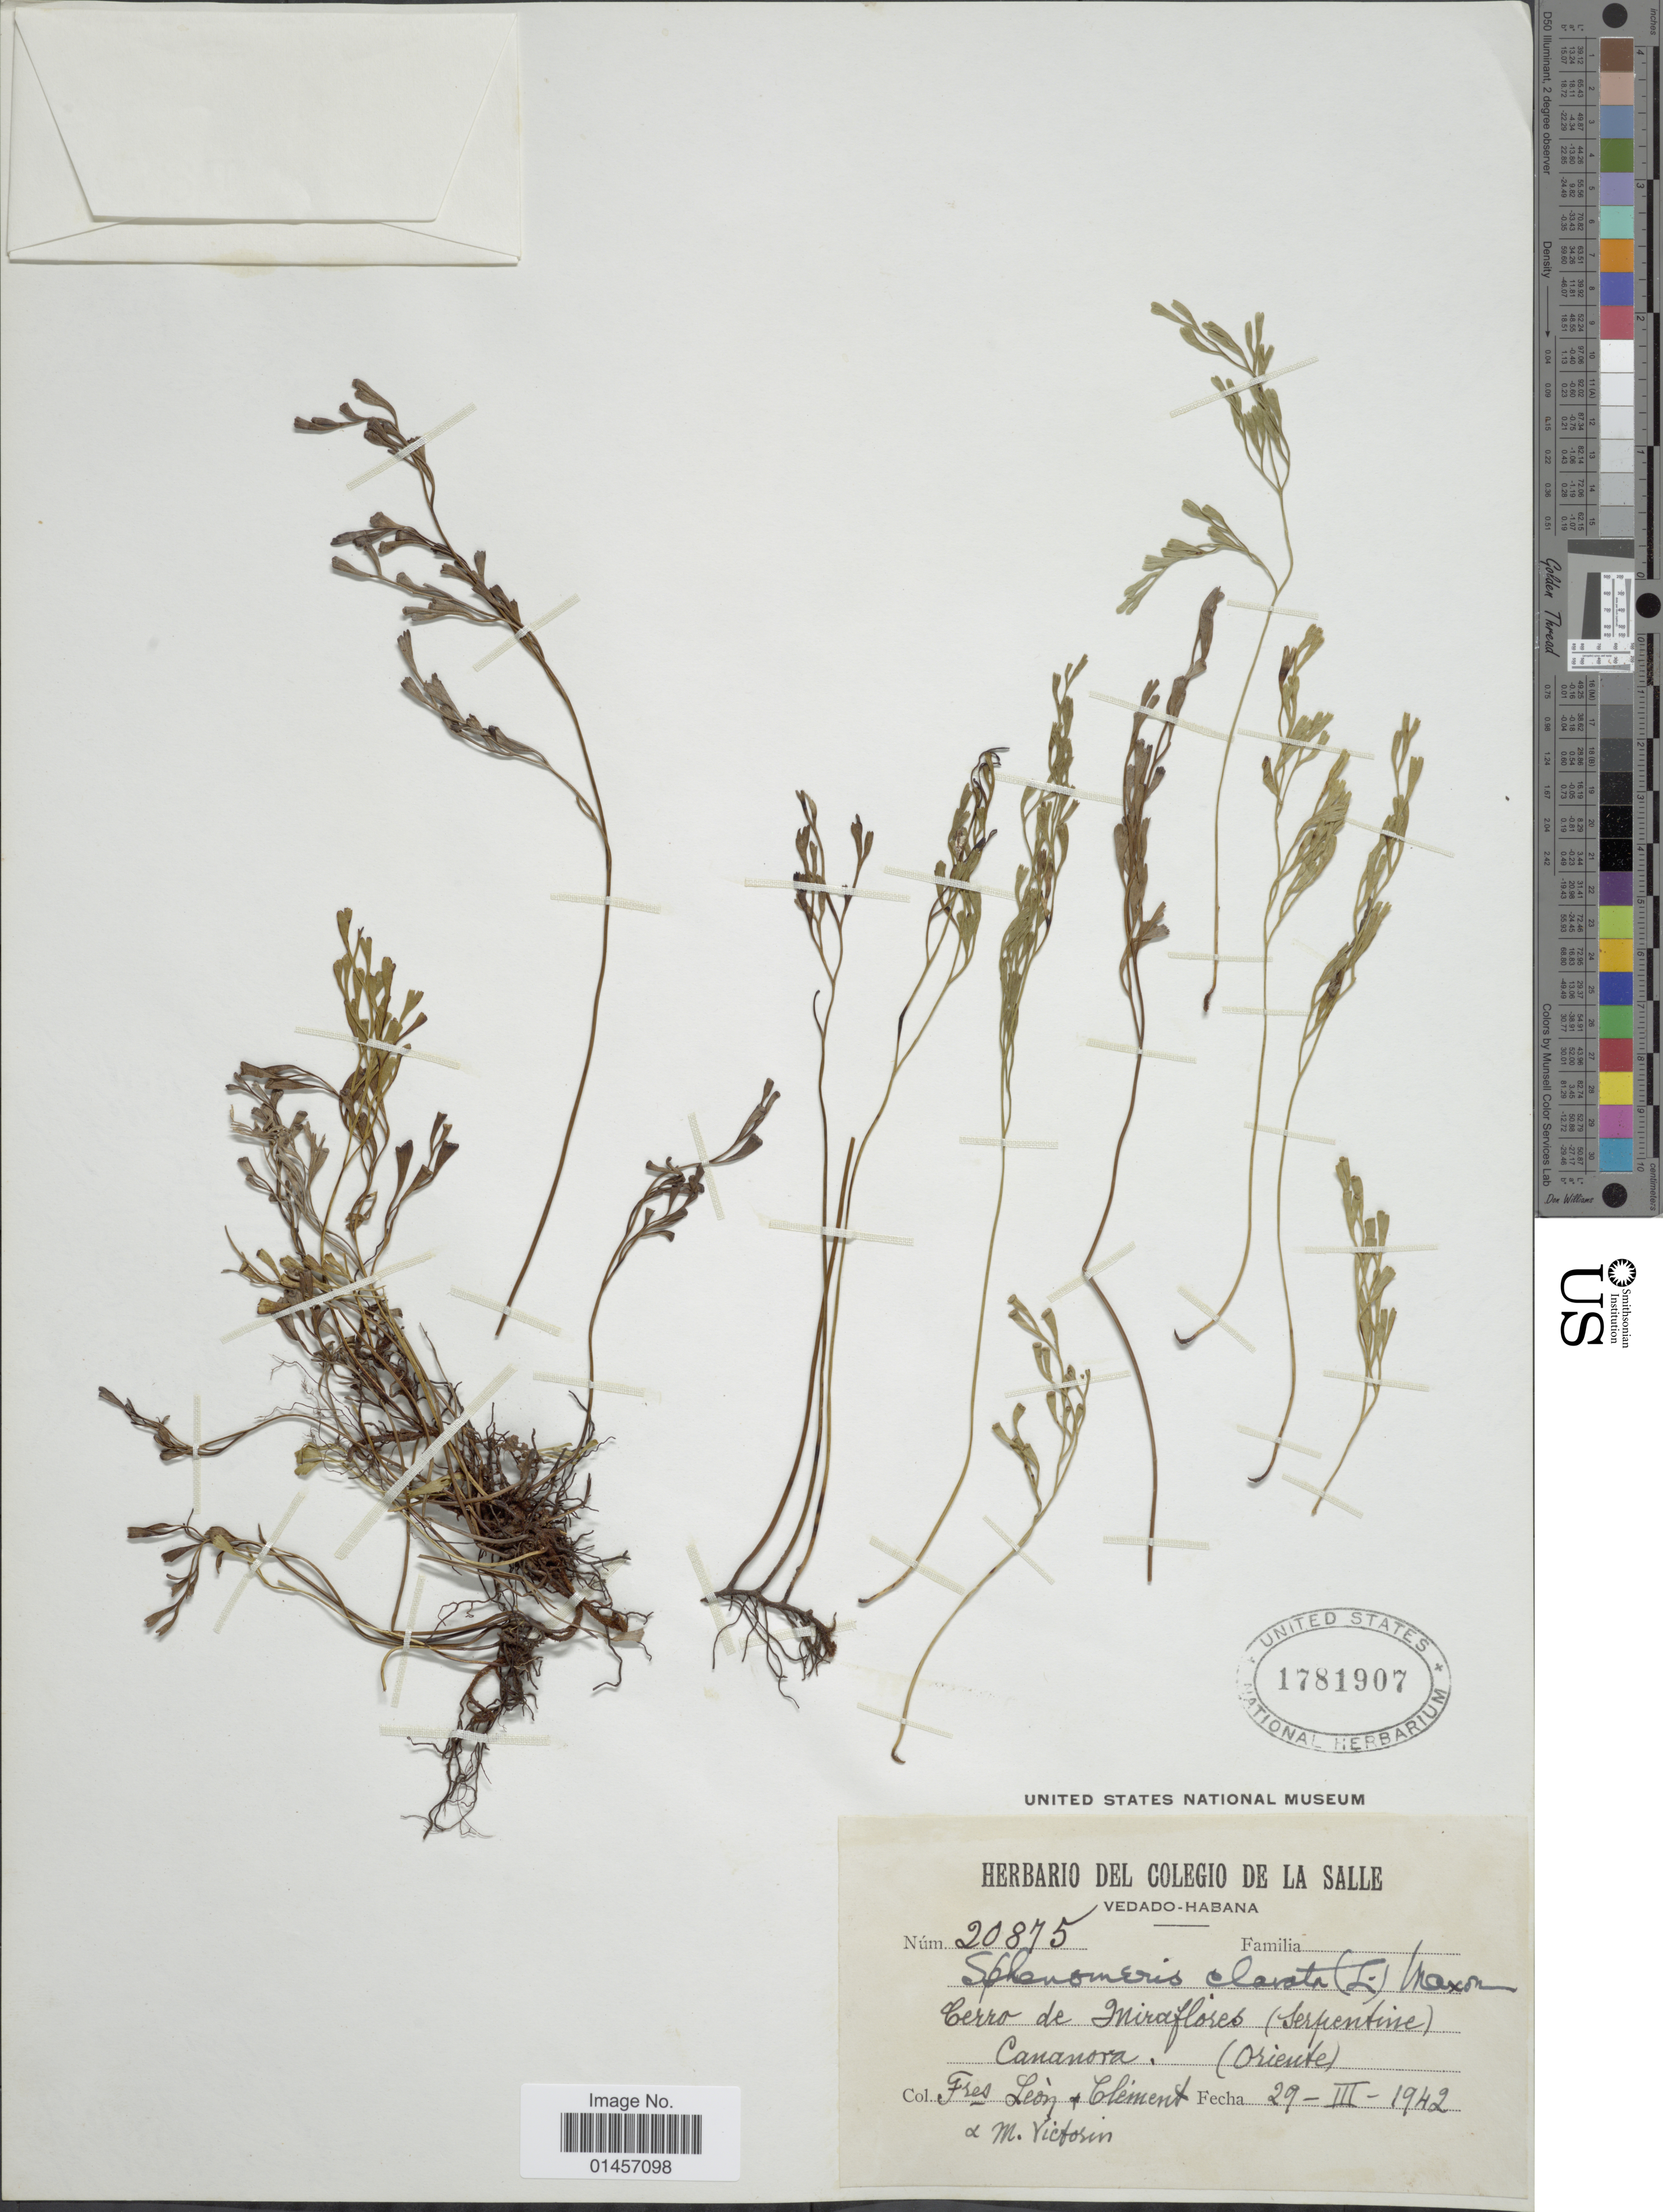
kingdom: Plantae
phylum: Tracheophyta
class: Polypodiopsida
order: Polypodiales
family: Lindsaeaceae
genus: Sphenomeris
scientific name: Sphenomeris clavata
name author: (L.) Maxon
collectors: Bro. León & B. Clement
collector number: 20875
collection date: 1942-03-29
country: Cuba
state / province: Oriente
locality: Cuba, Cerro de Miraflores (Serpentine) Cananora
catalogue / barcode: US 1781907